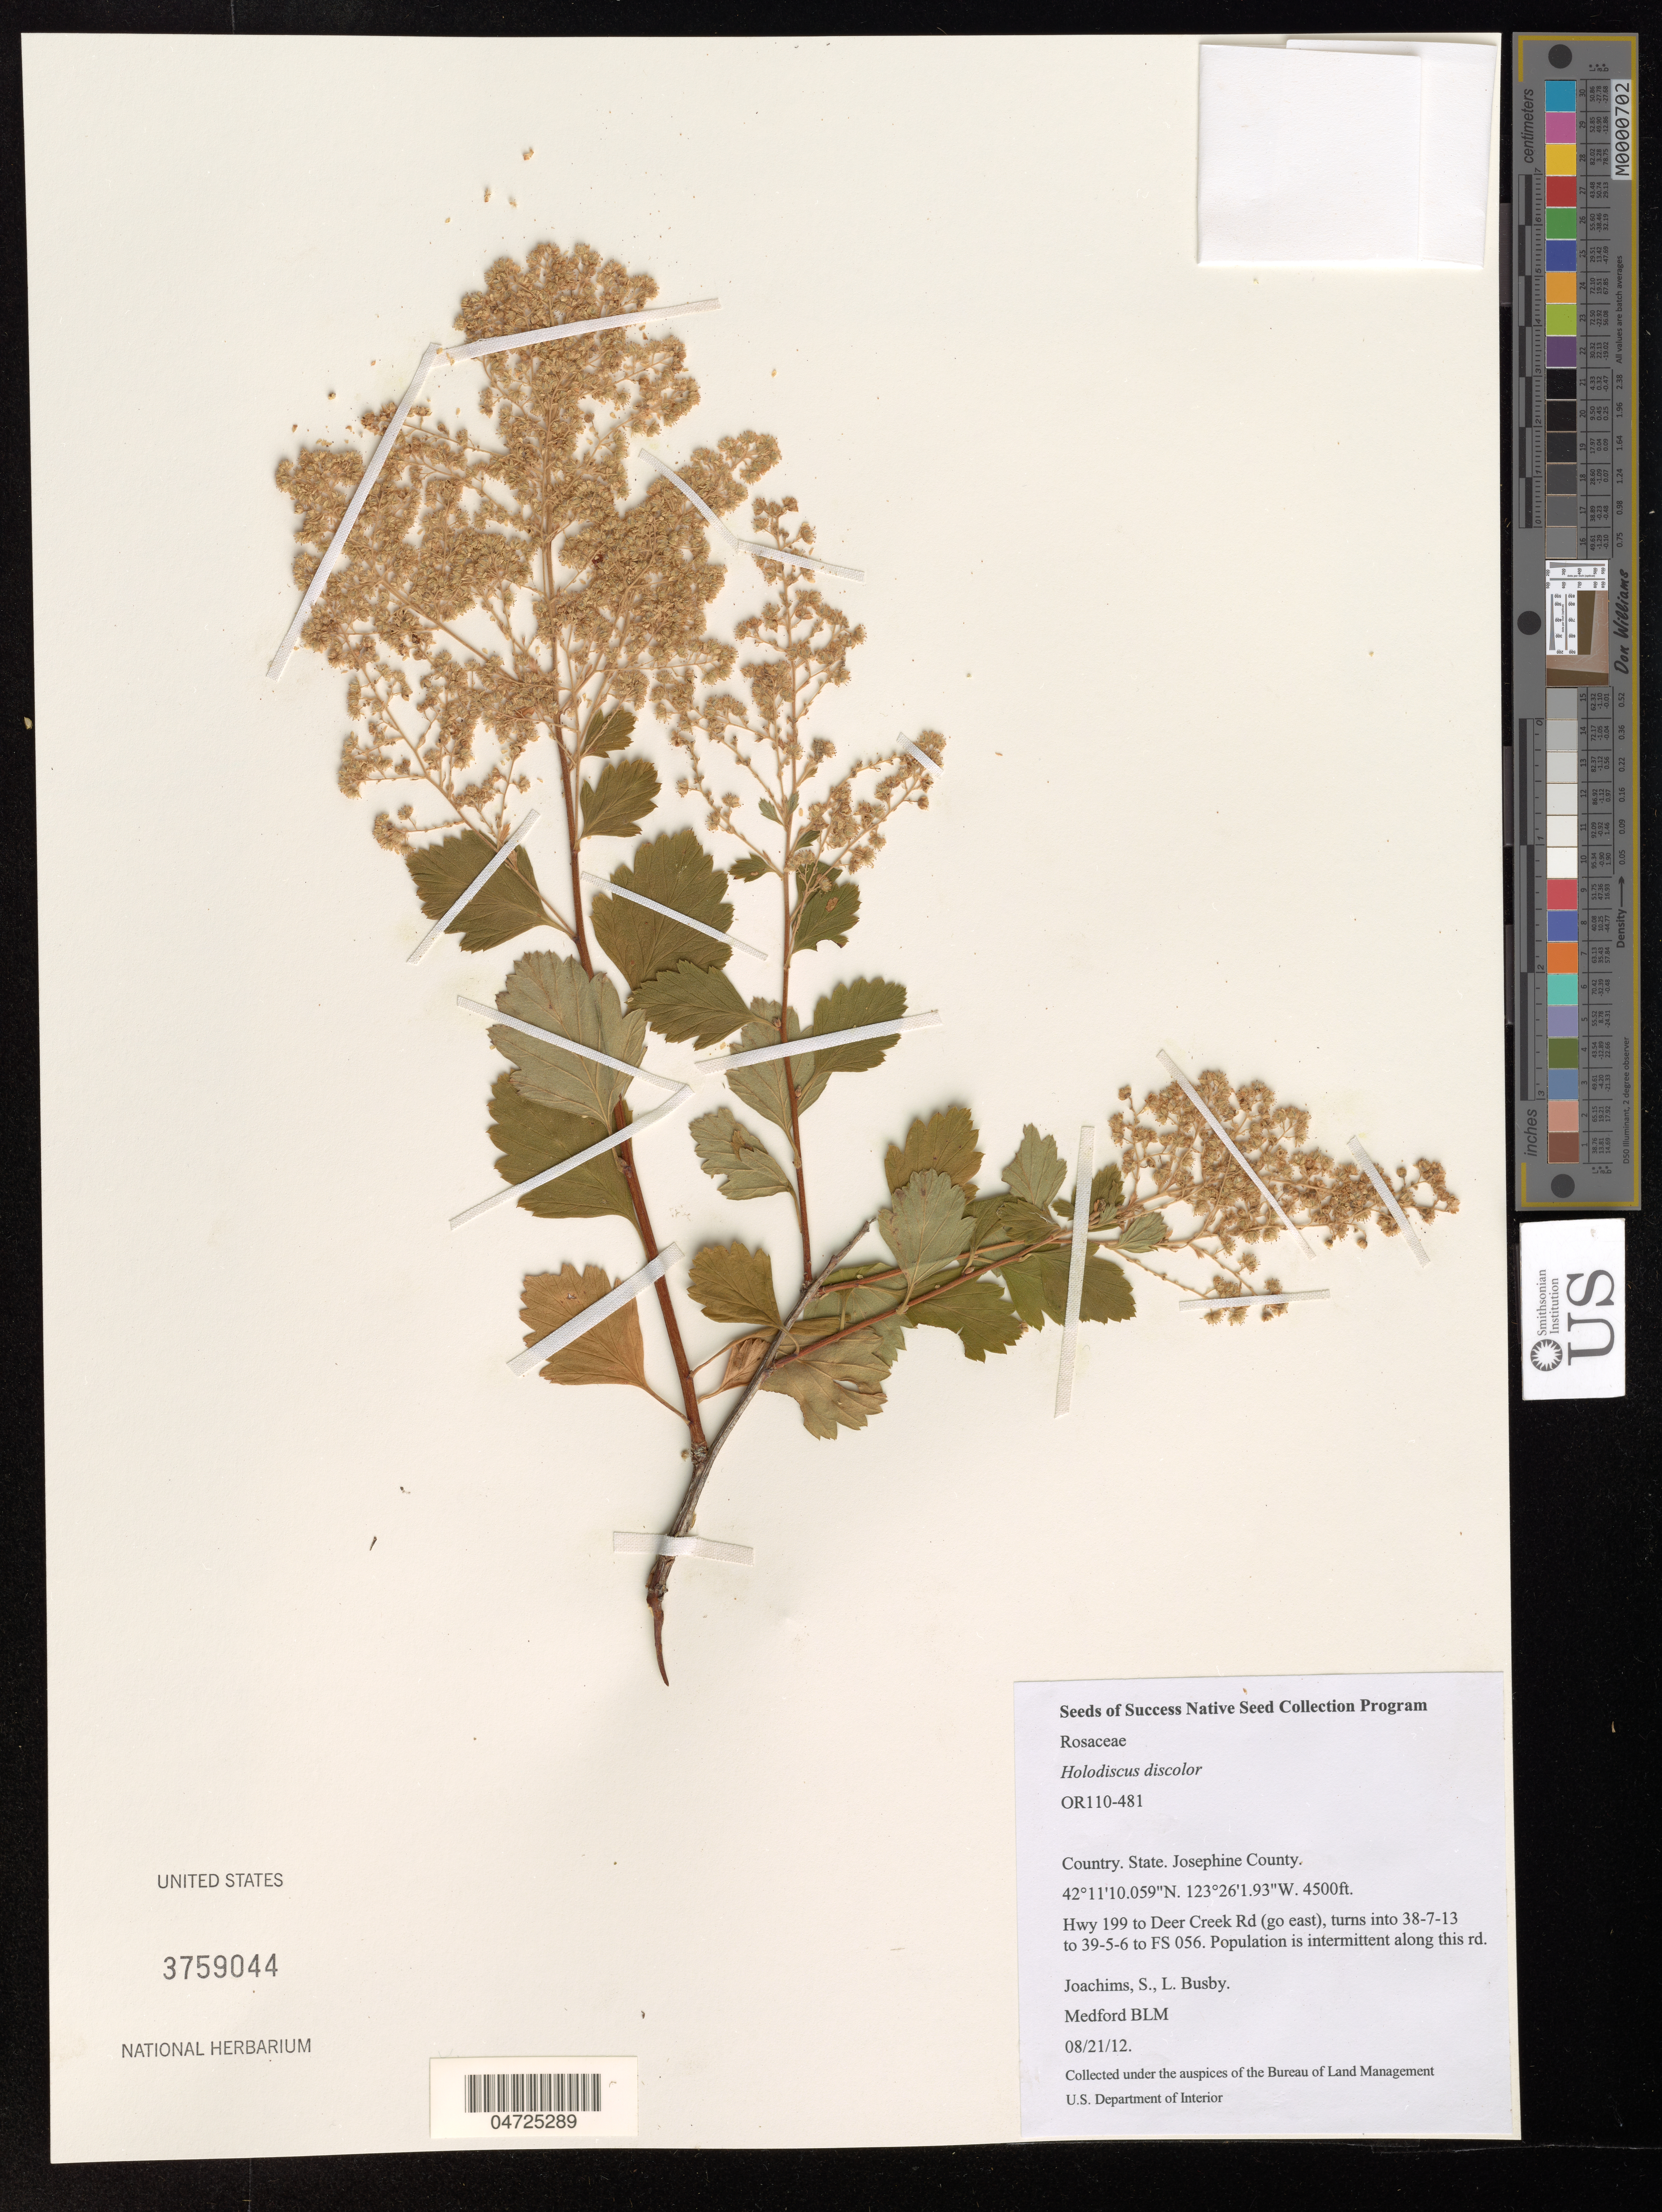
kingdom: Plantae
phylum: Tracheophyta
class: Magnoliopsida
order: Rosales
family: Rosaceae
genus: Holodiscus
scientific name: Holodiscus discolor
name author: (Pursh) Maxim.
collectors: S. Joachims & L. Busby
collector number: OR110-481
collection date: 2012-08-21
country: United States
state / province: Oregon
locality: Country. State. Josephine County. Hwy 199 to Deer Creek Rd (go east), turns into 38-7-13 to 39-5-6 to FS 056.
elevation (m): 1372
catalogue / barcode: US 3759044